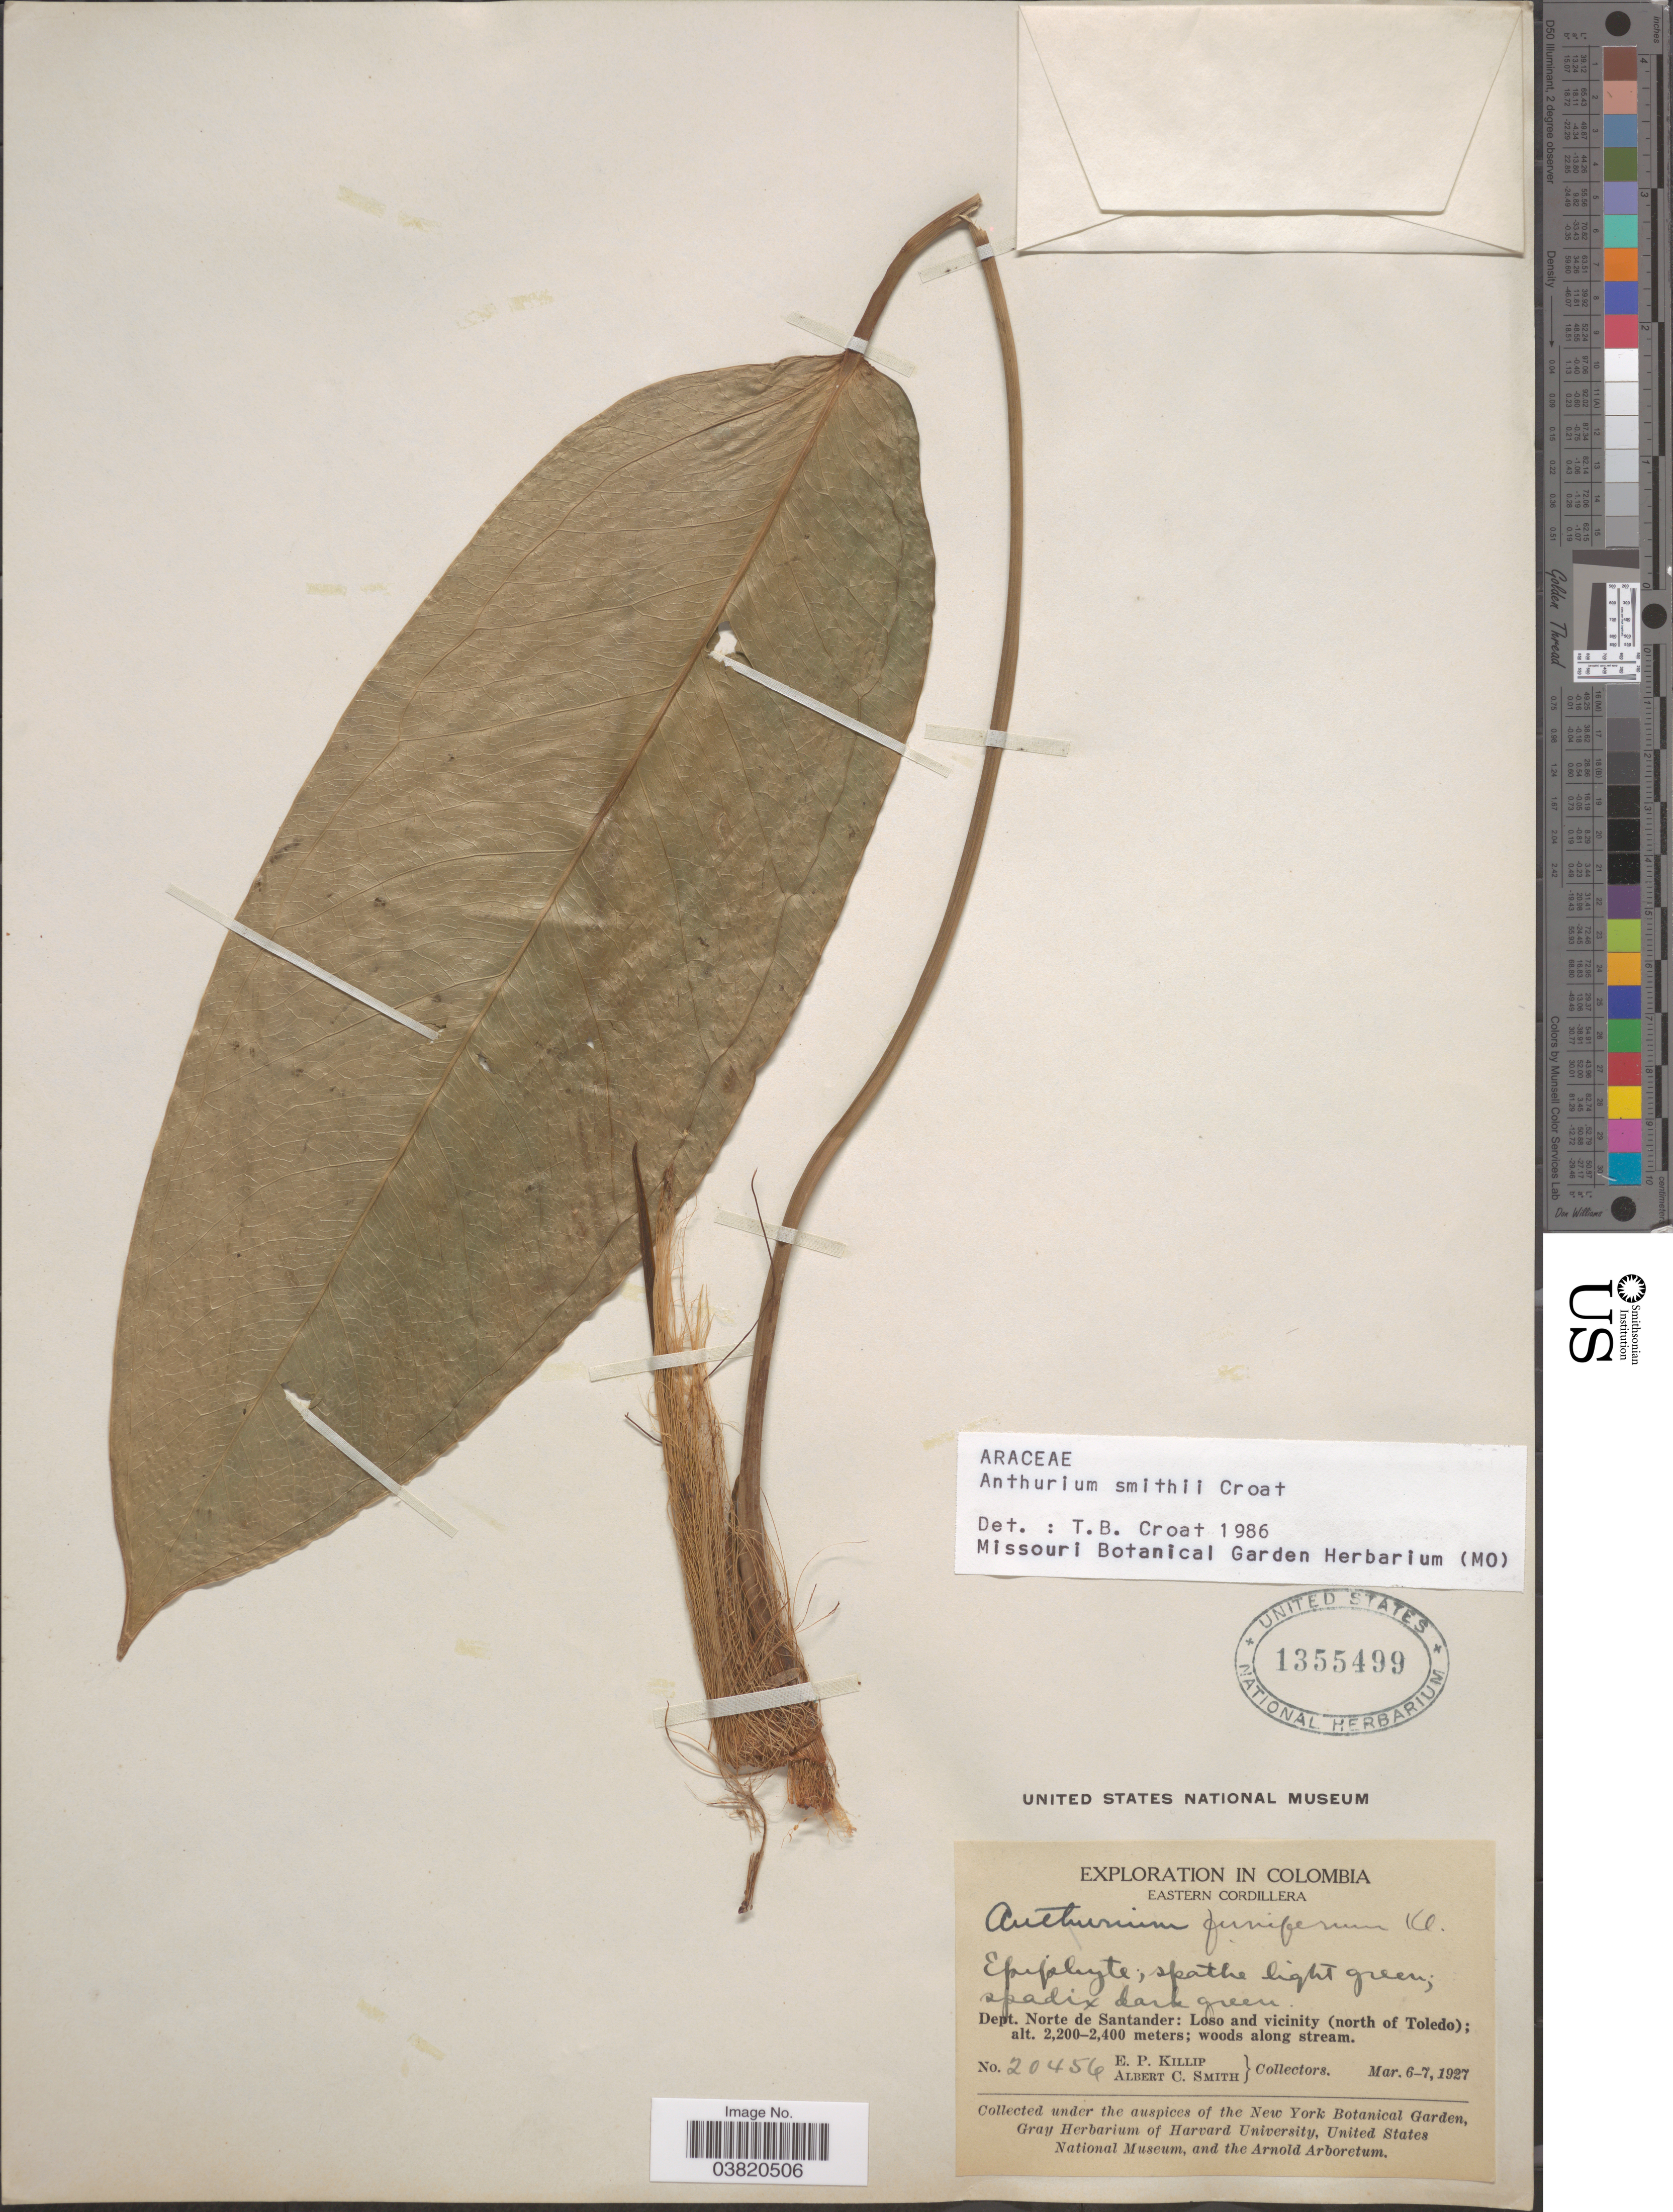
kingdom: Plantae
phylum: Tracheophyta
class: Liliopsida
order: Alismatales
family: Araceae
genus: Anthurium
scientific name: Anthurium smithii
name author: Croat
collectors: E. P. Killip & A. C. Smith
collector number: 20456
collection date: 1927-03-06/1927-03-07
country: Colombia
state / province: Norte de Santander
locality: Eastern Cordillera. Dept. Norte de Santander: Loso and vicinity (north of Toledo).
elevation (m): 2200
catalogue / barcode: US 1355499